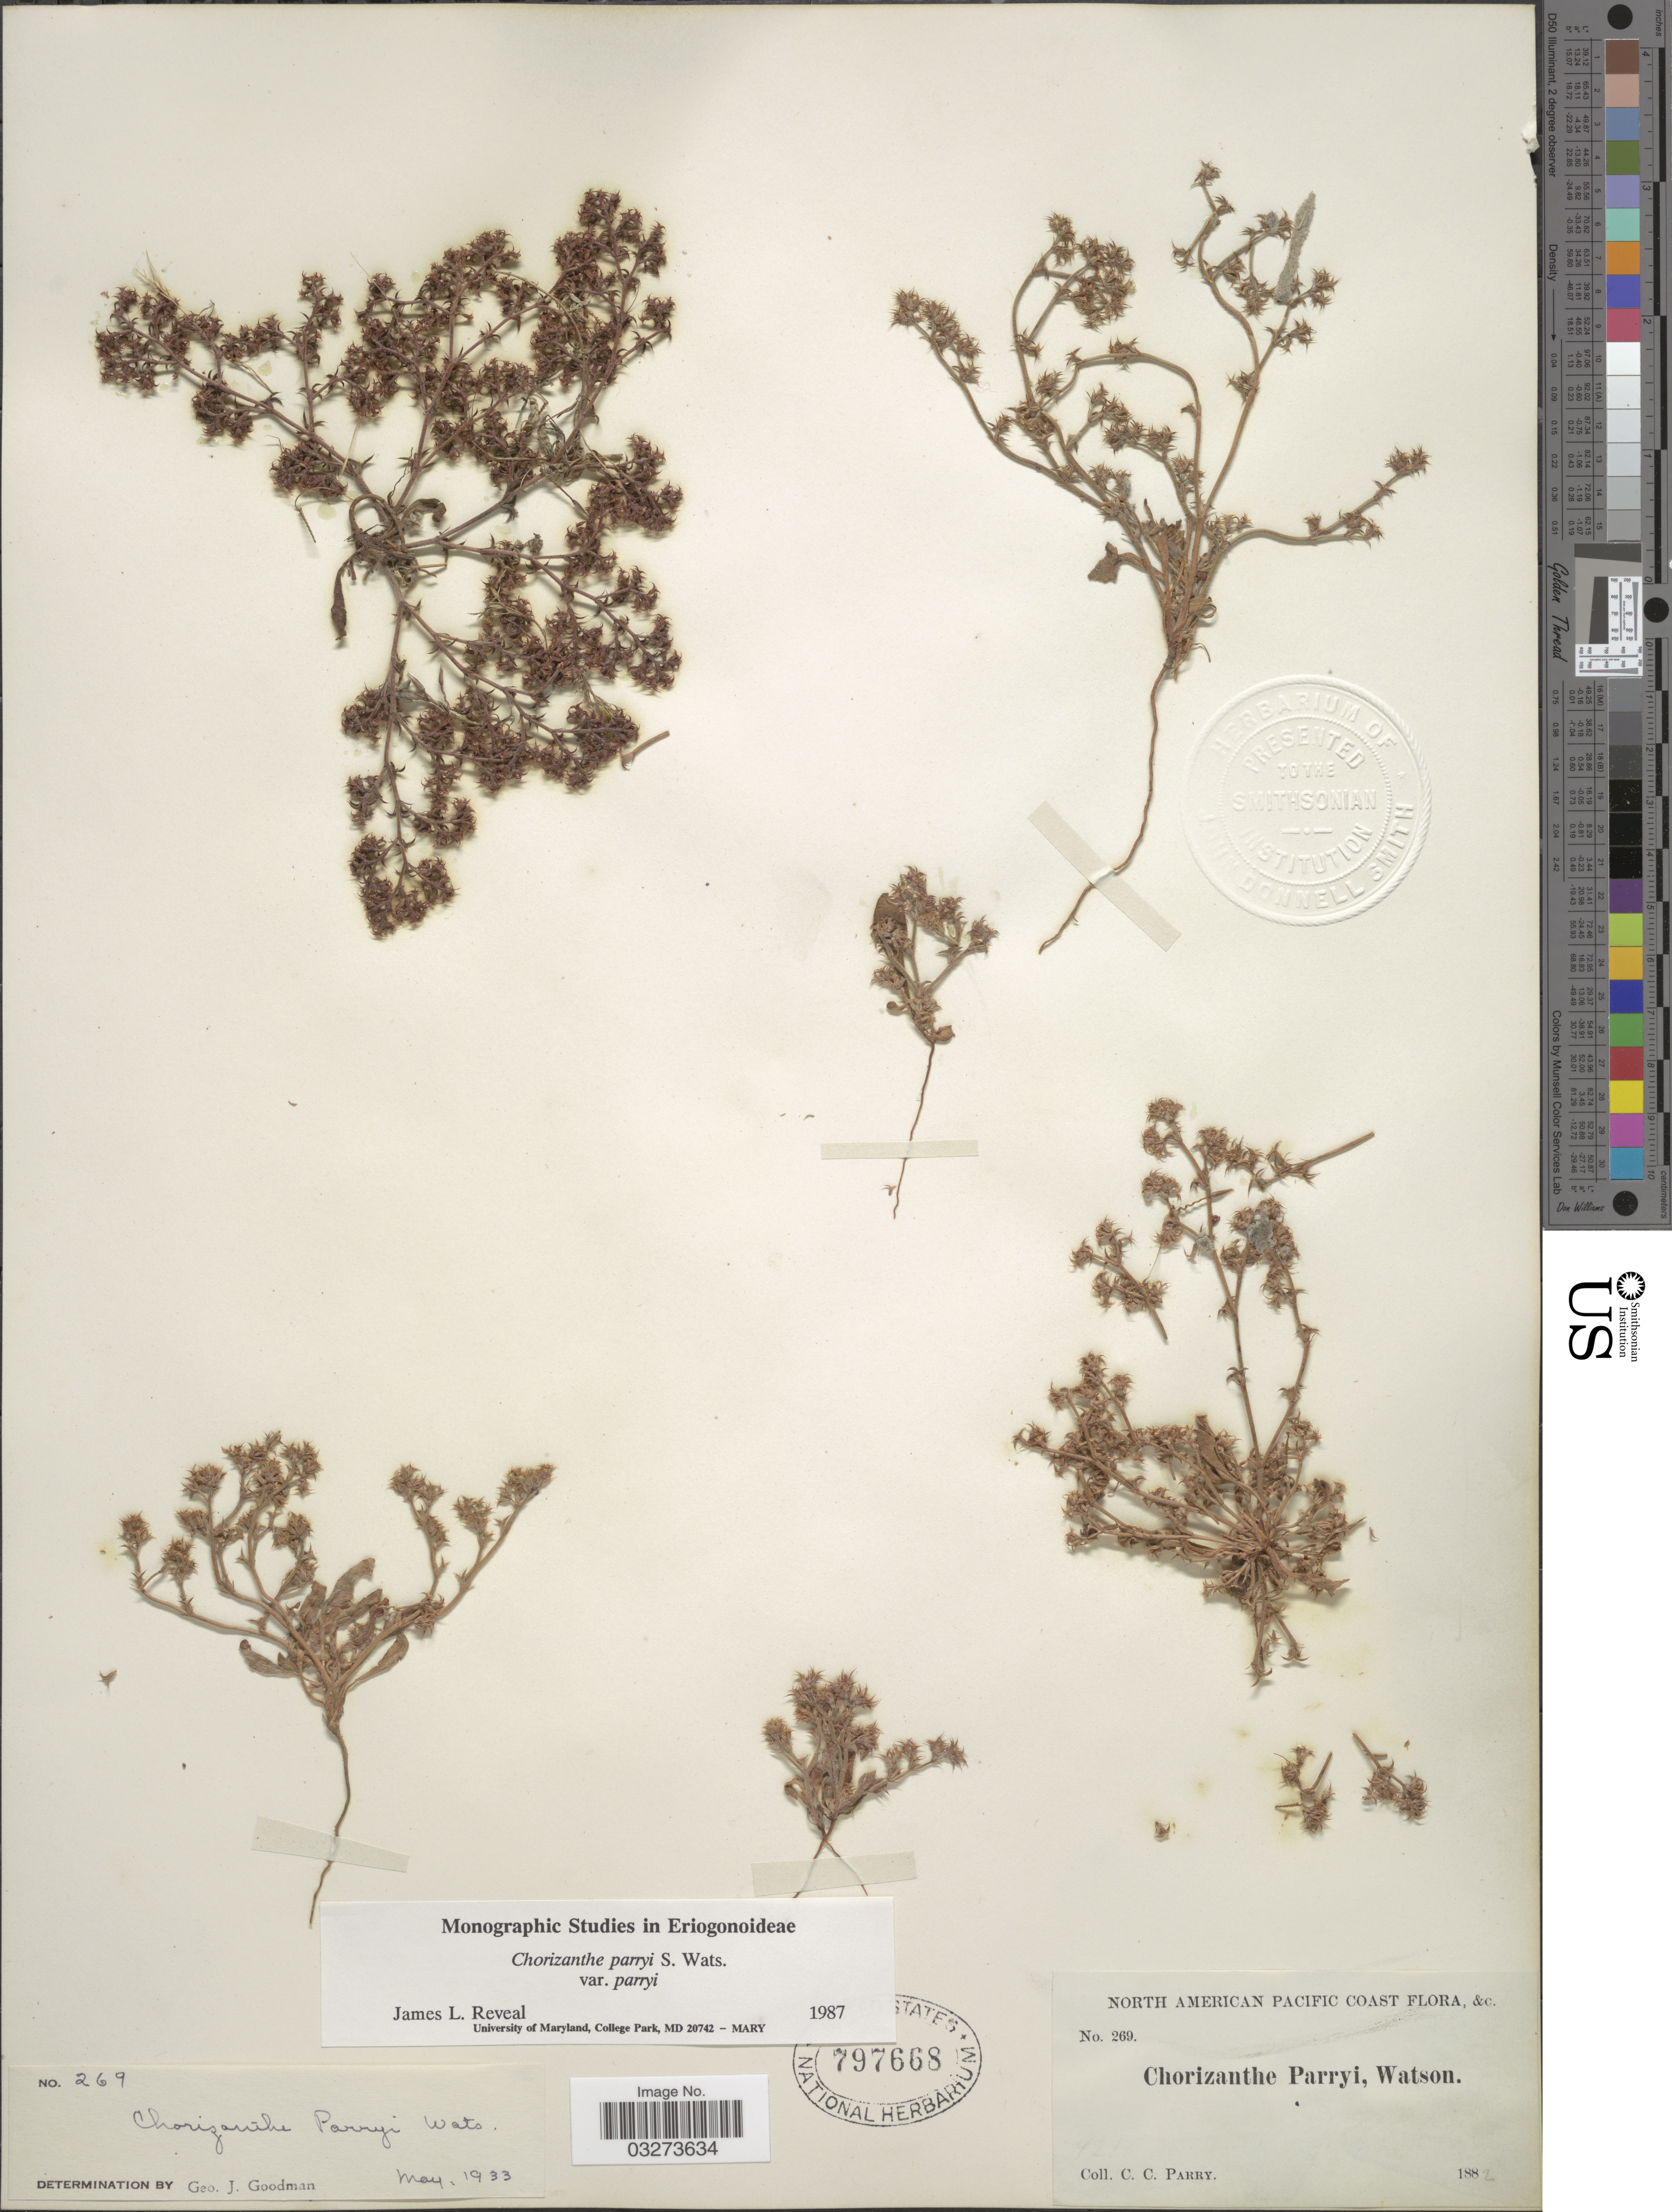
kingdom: Plantae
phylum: Tracheophyta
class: Magnoliopsida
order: Caryophyllales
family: Polygonaceae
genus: Chorizanthe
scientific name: Chorizanthe parryi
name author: S. Watson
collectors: C. C. Parry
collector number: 269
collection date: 1882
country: United States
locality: North American Pacific Coast, &c.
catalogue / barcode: US 797668